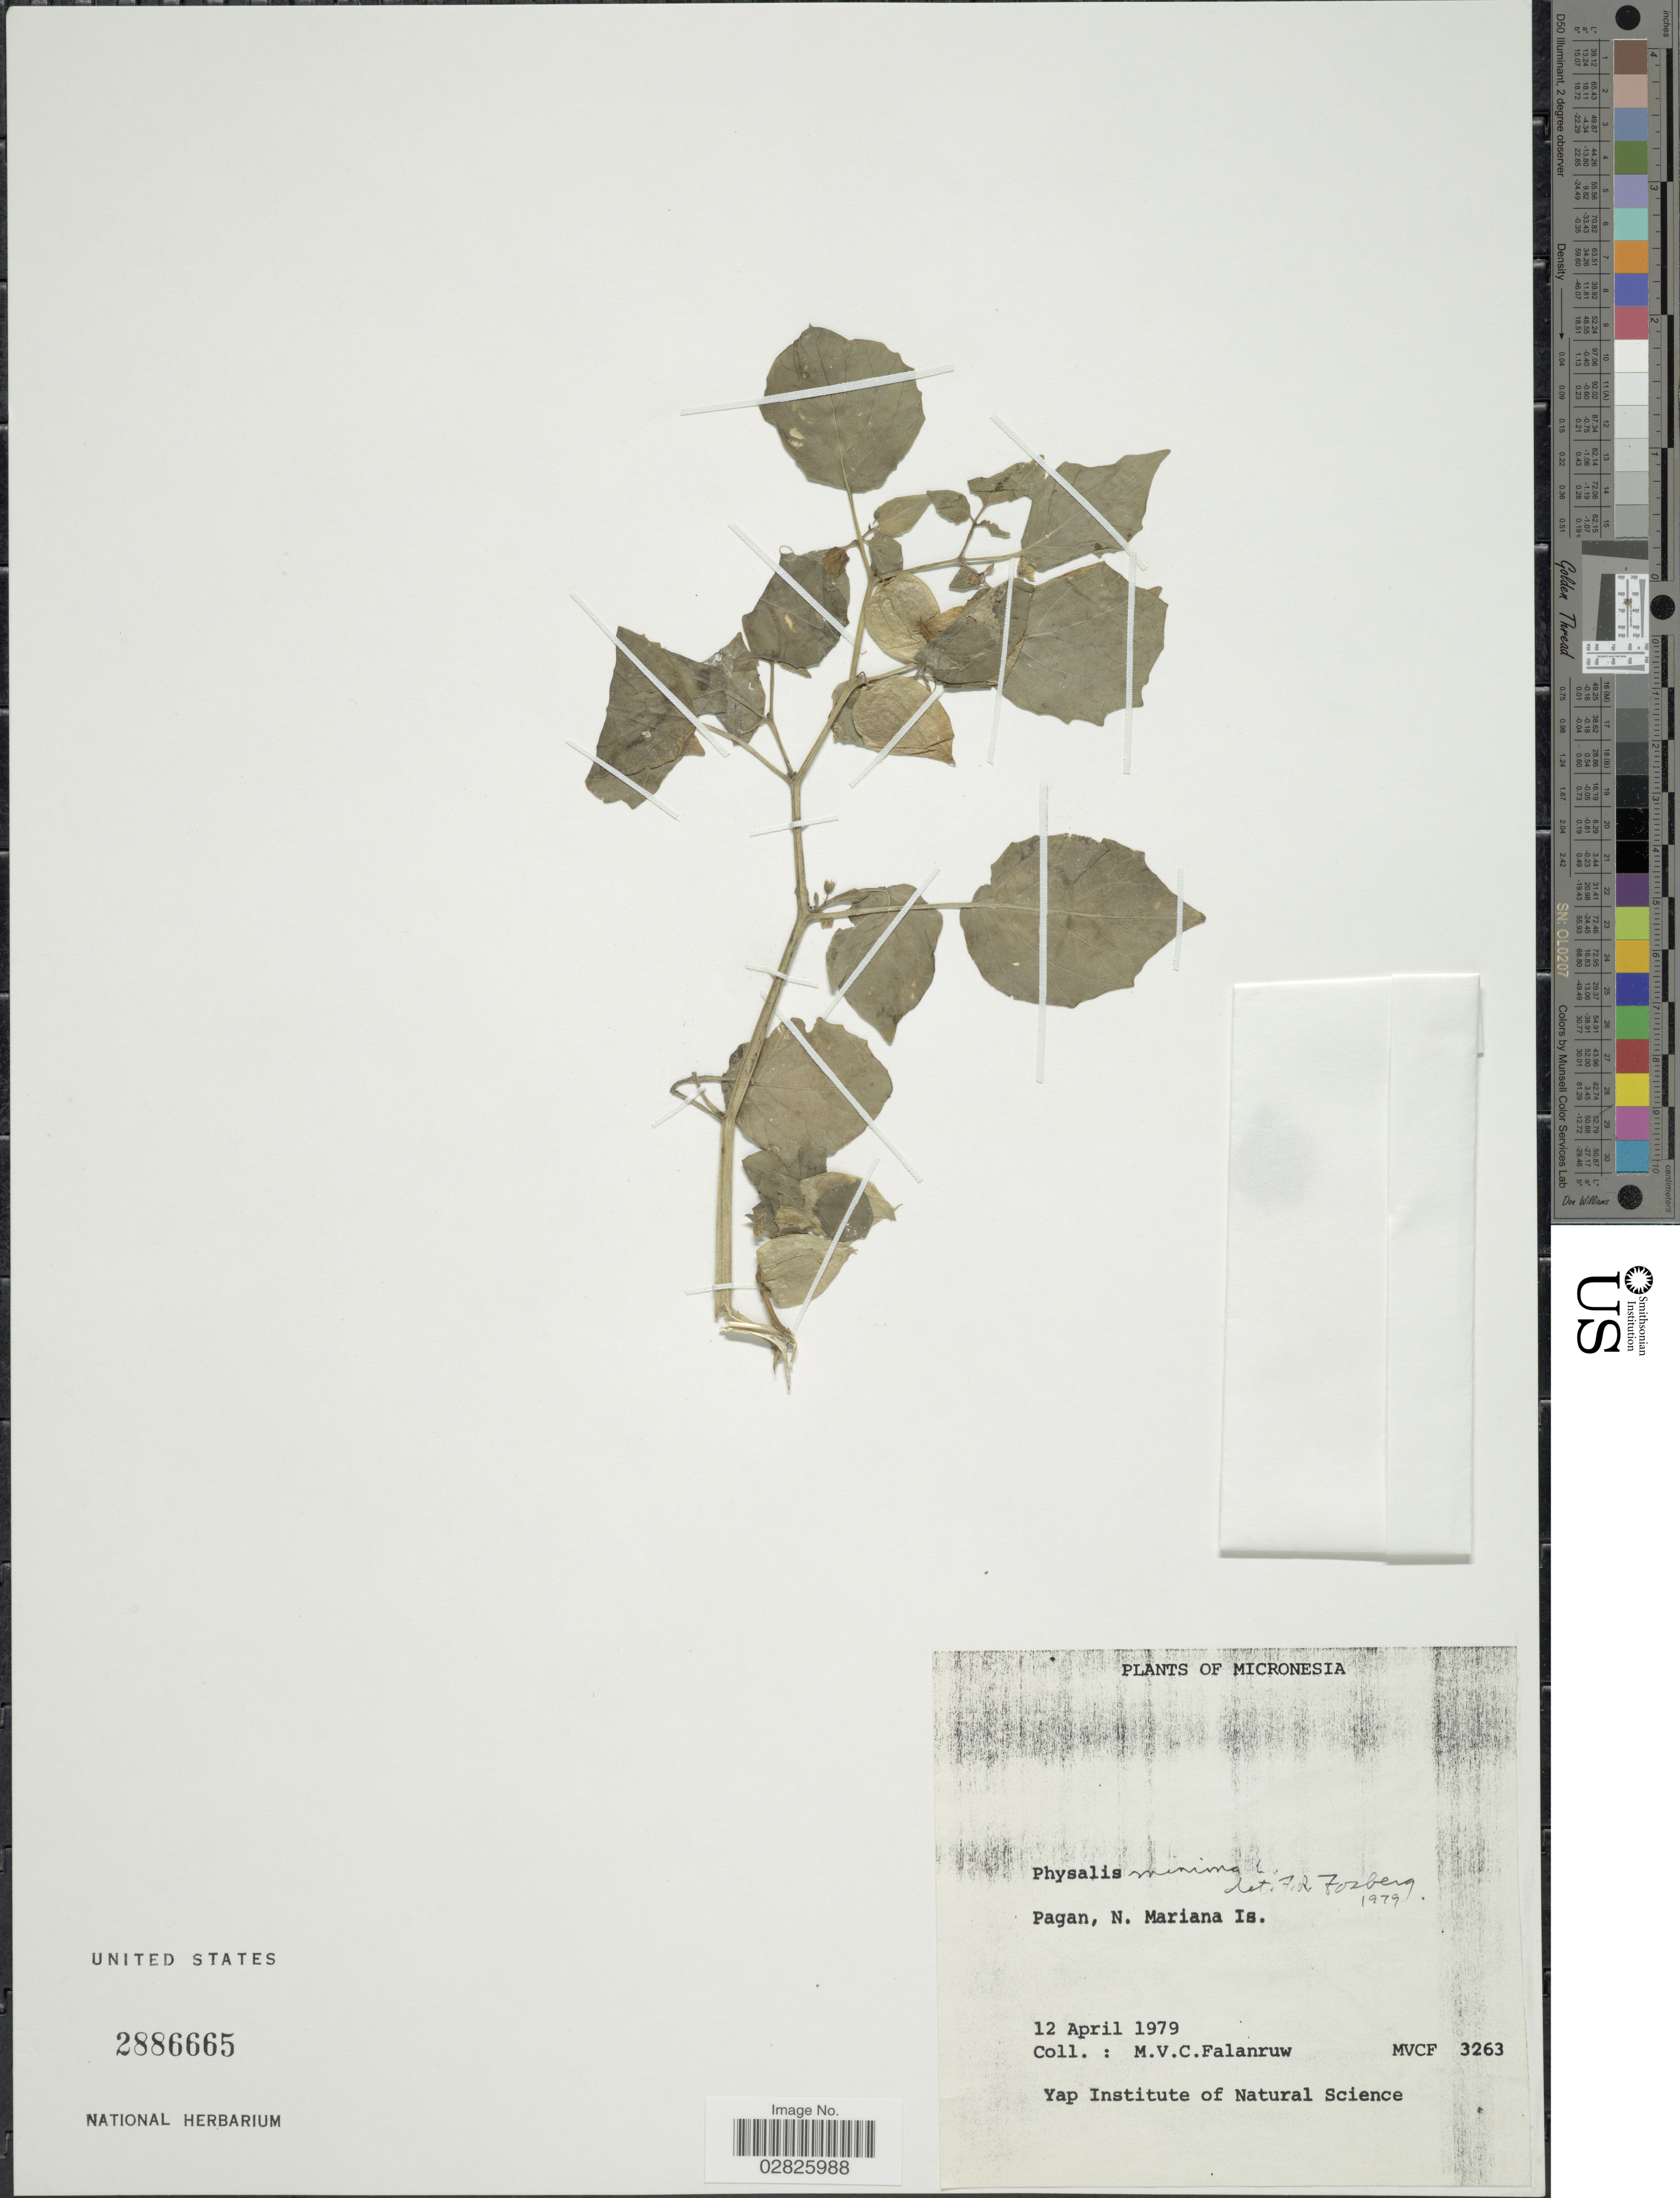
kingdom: Plantae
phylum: Tracheophyta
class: Magnoliopsida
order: Solanales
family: Solanaceae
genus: Physalis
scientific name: Physalis minima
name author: L.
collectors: M. V. Falanruw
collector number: MVCF3263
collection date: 1979-04-12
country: Northern Mariana Islands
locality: Micronesia. Pagan, N. Mariana Is.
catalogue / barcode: US 2886665